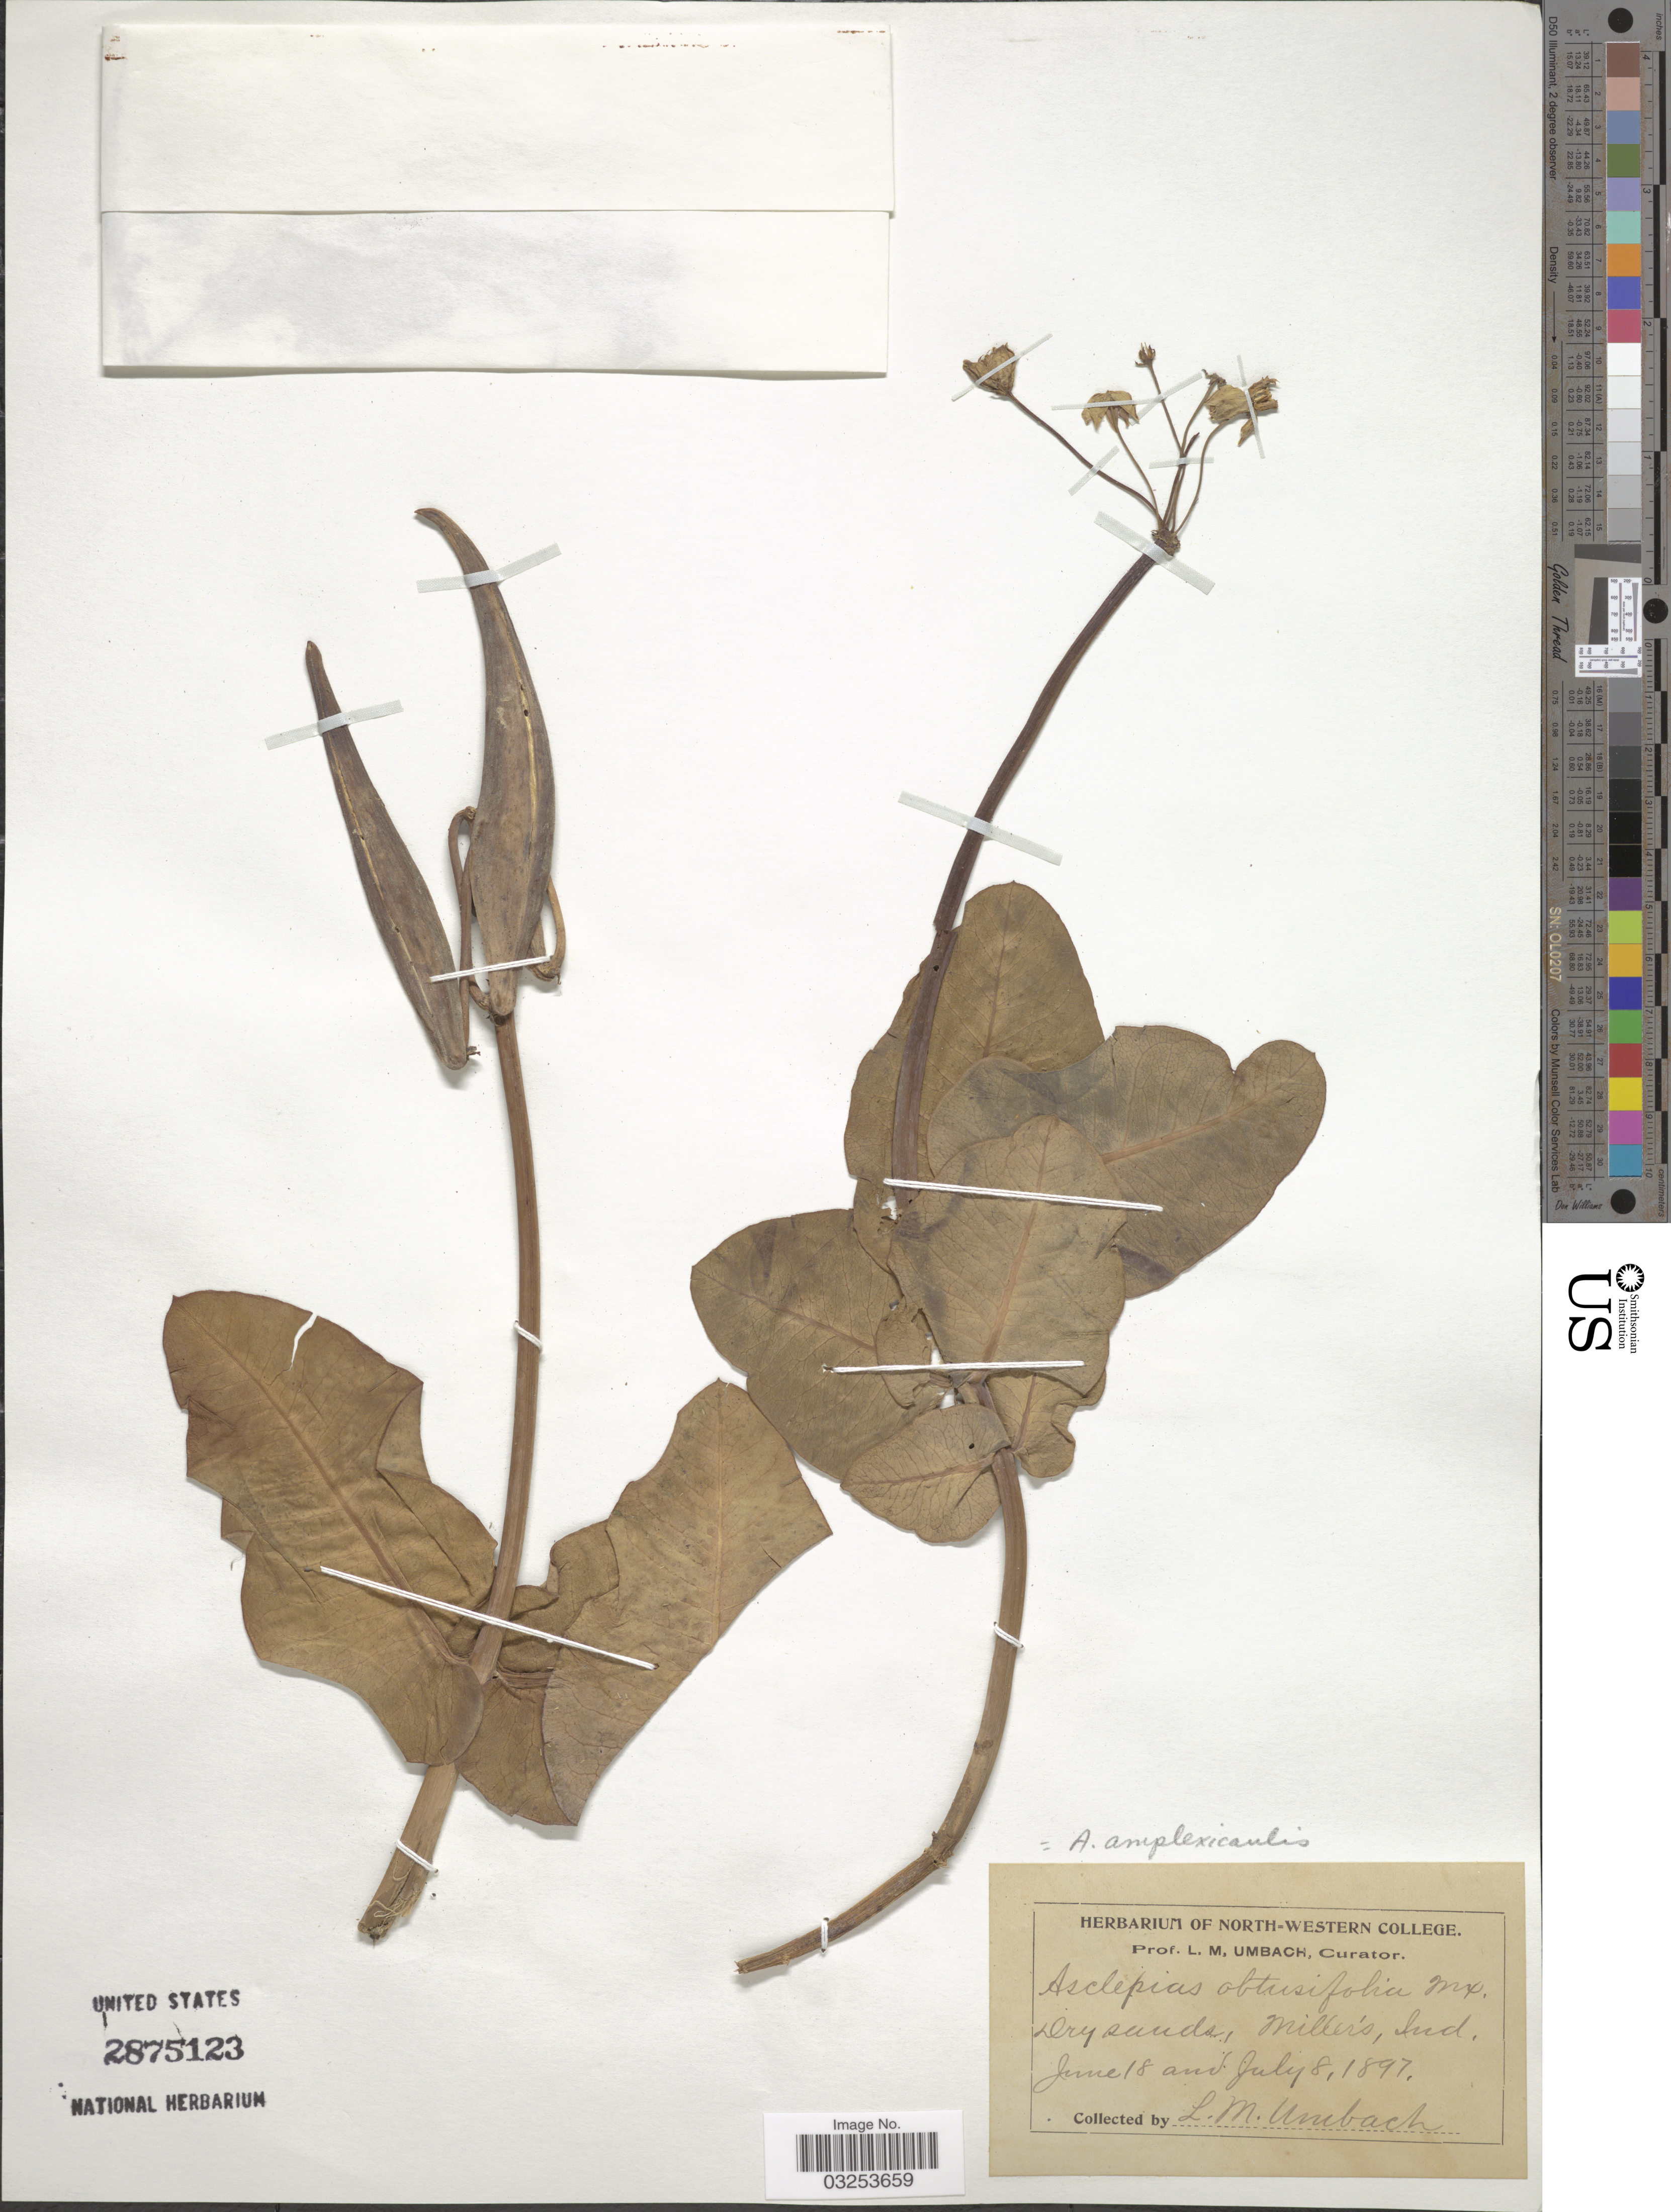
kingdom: Plantae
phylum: Tracheophyta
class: Magnoliopsida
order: Gentianales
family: Apocynaceae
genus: Asclepias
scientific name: Asclepias amplexicaulis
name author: J. Small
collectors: L. M. Umbach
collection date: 1897-06-18/1897-07-08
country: United States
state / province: Indiana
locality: Miller's.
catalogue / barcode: US 2875123